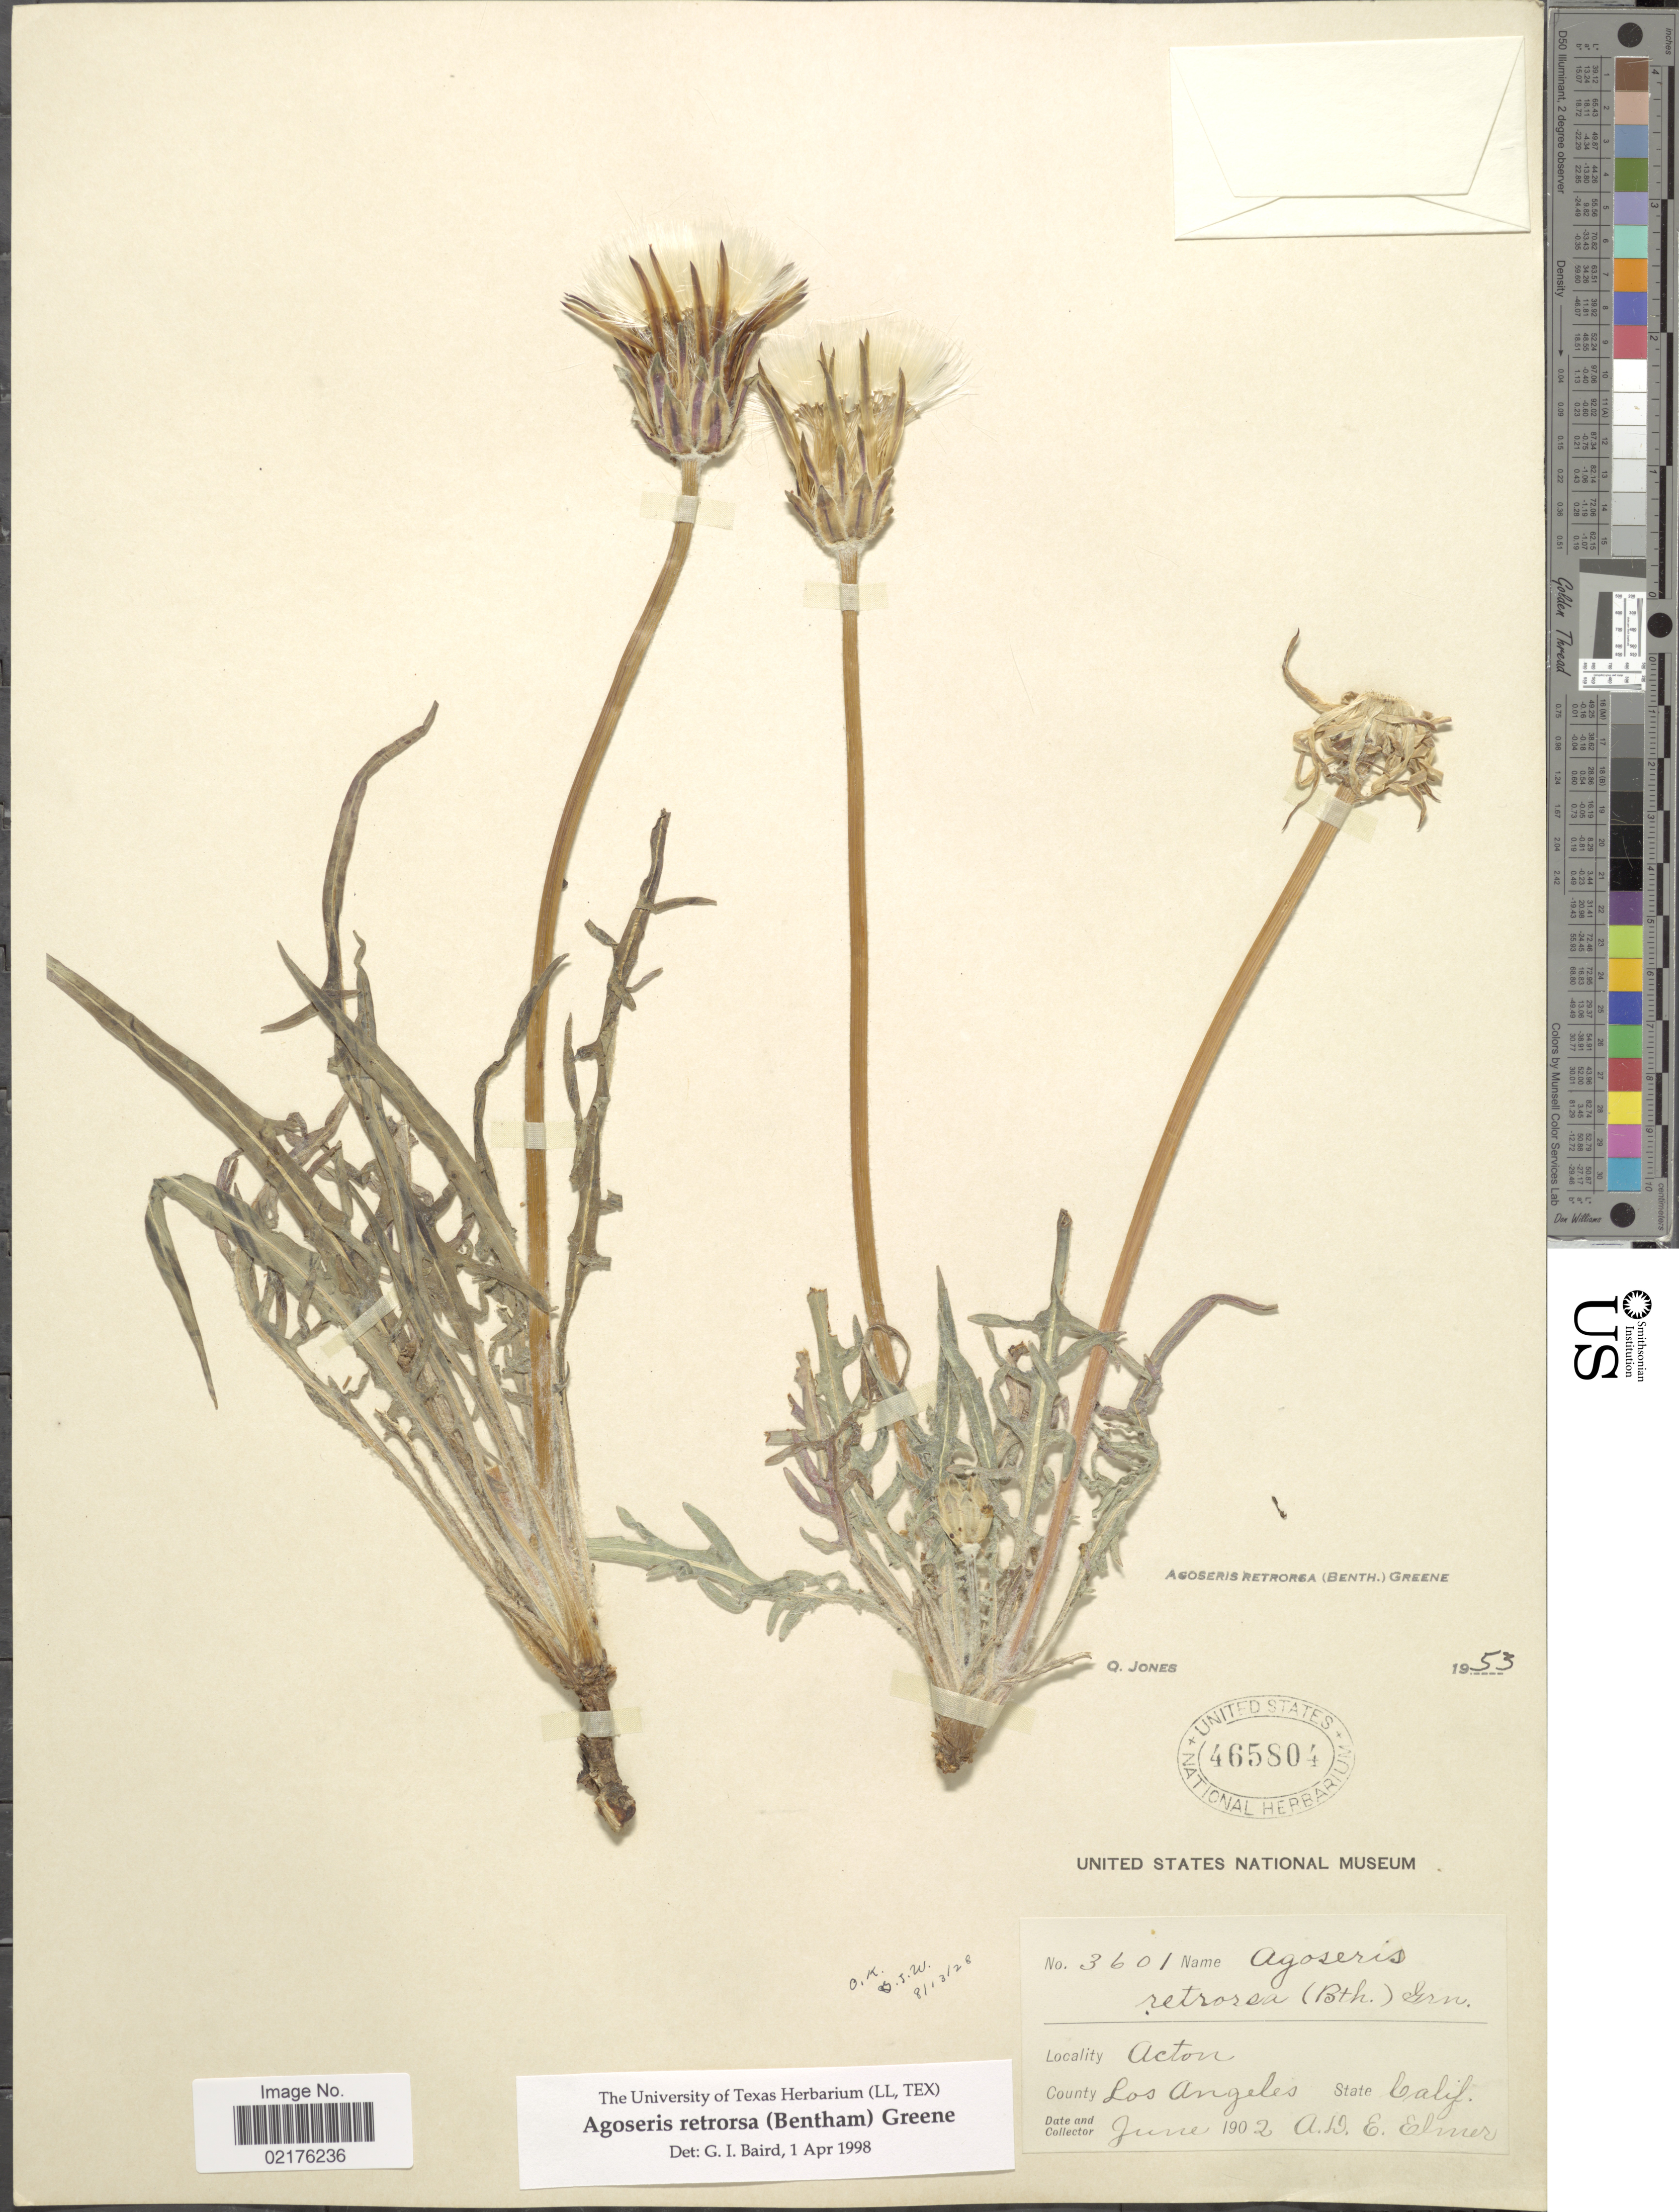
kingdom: Plantae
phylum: Tracheophyta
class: Magnoliopsida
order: Asterales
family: Asteraceae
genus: Agoseris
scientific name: Agoseris retrorsa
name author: (Benth.) Greene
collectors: A. D. E. Elmer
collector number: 3601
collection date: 1902-06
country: United States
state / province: California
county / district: Los Angeles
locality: Acton, County Los Angeles, State Calif.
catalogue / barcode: US 465804